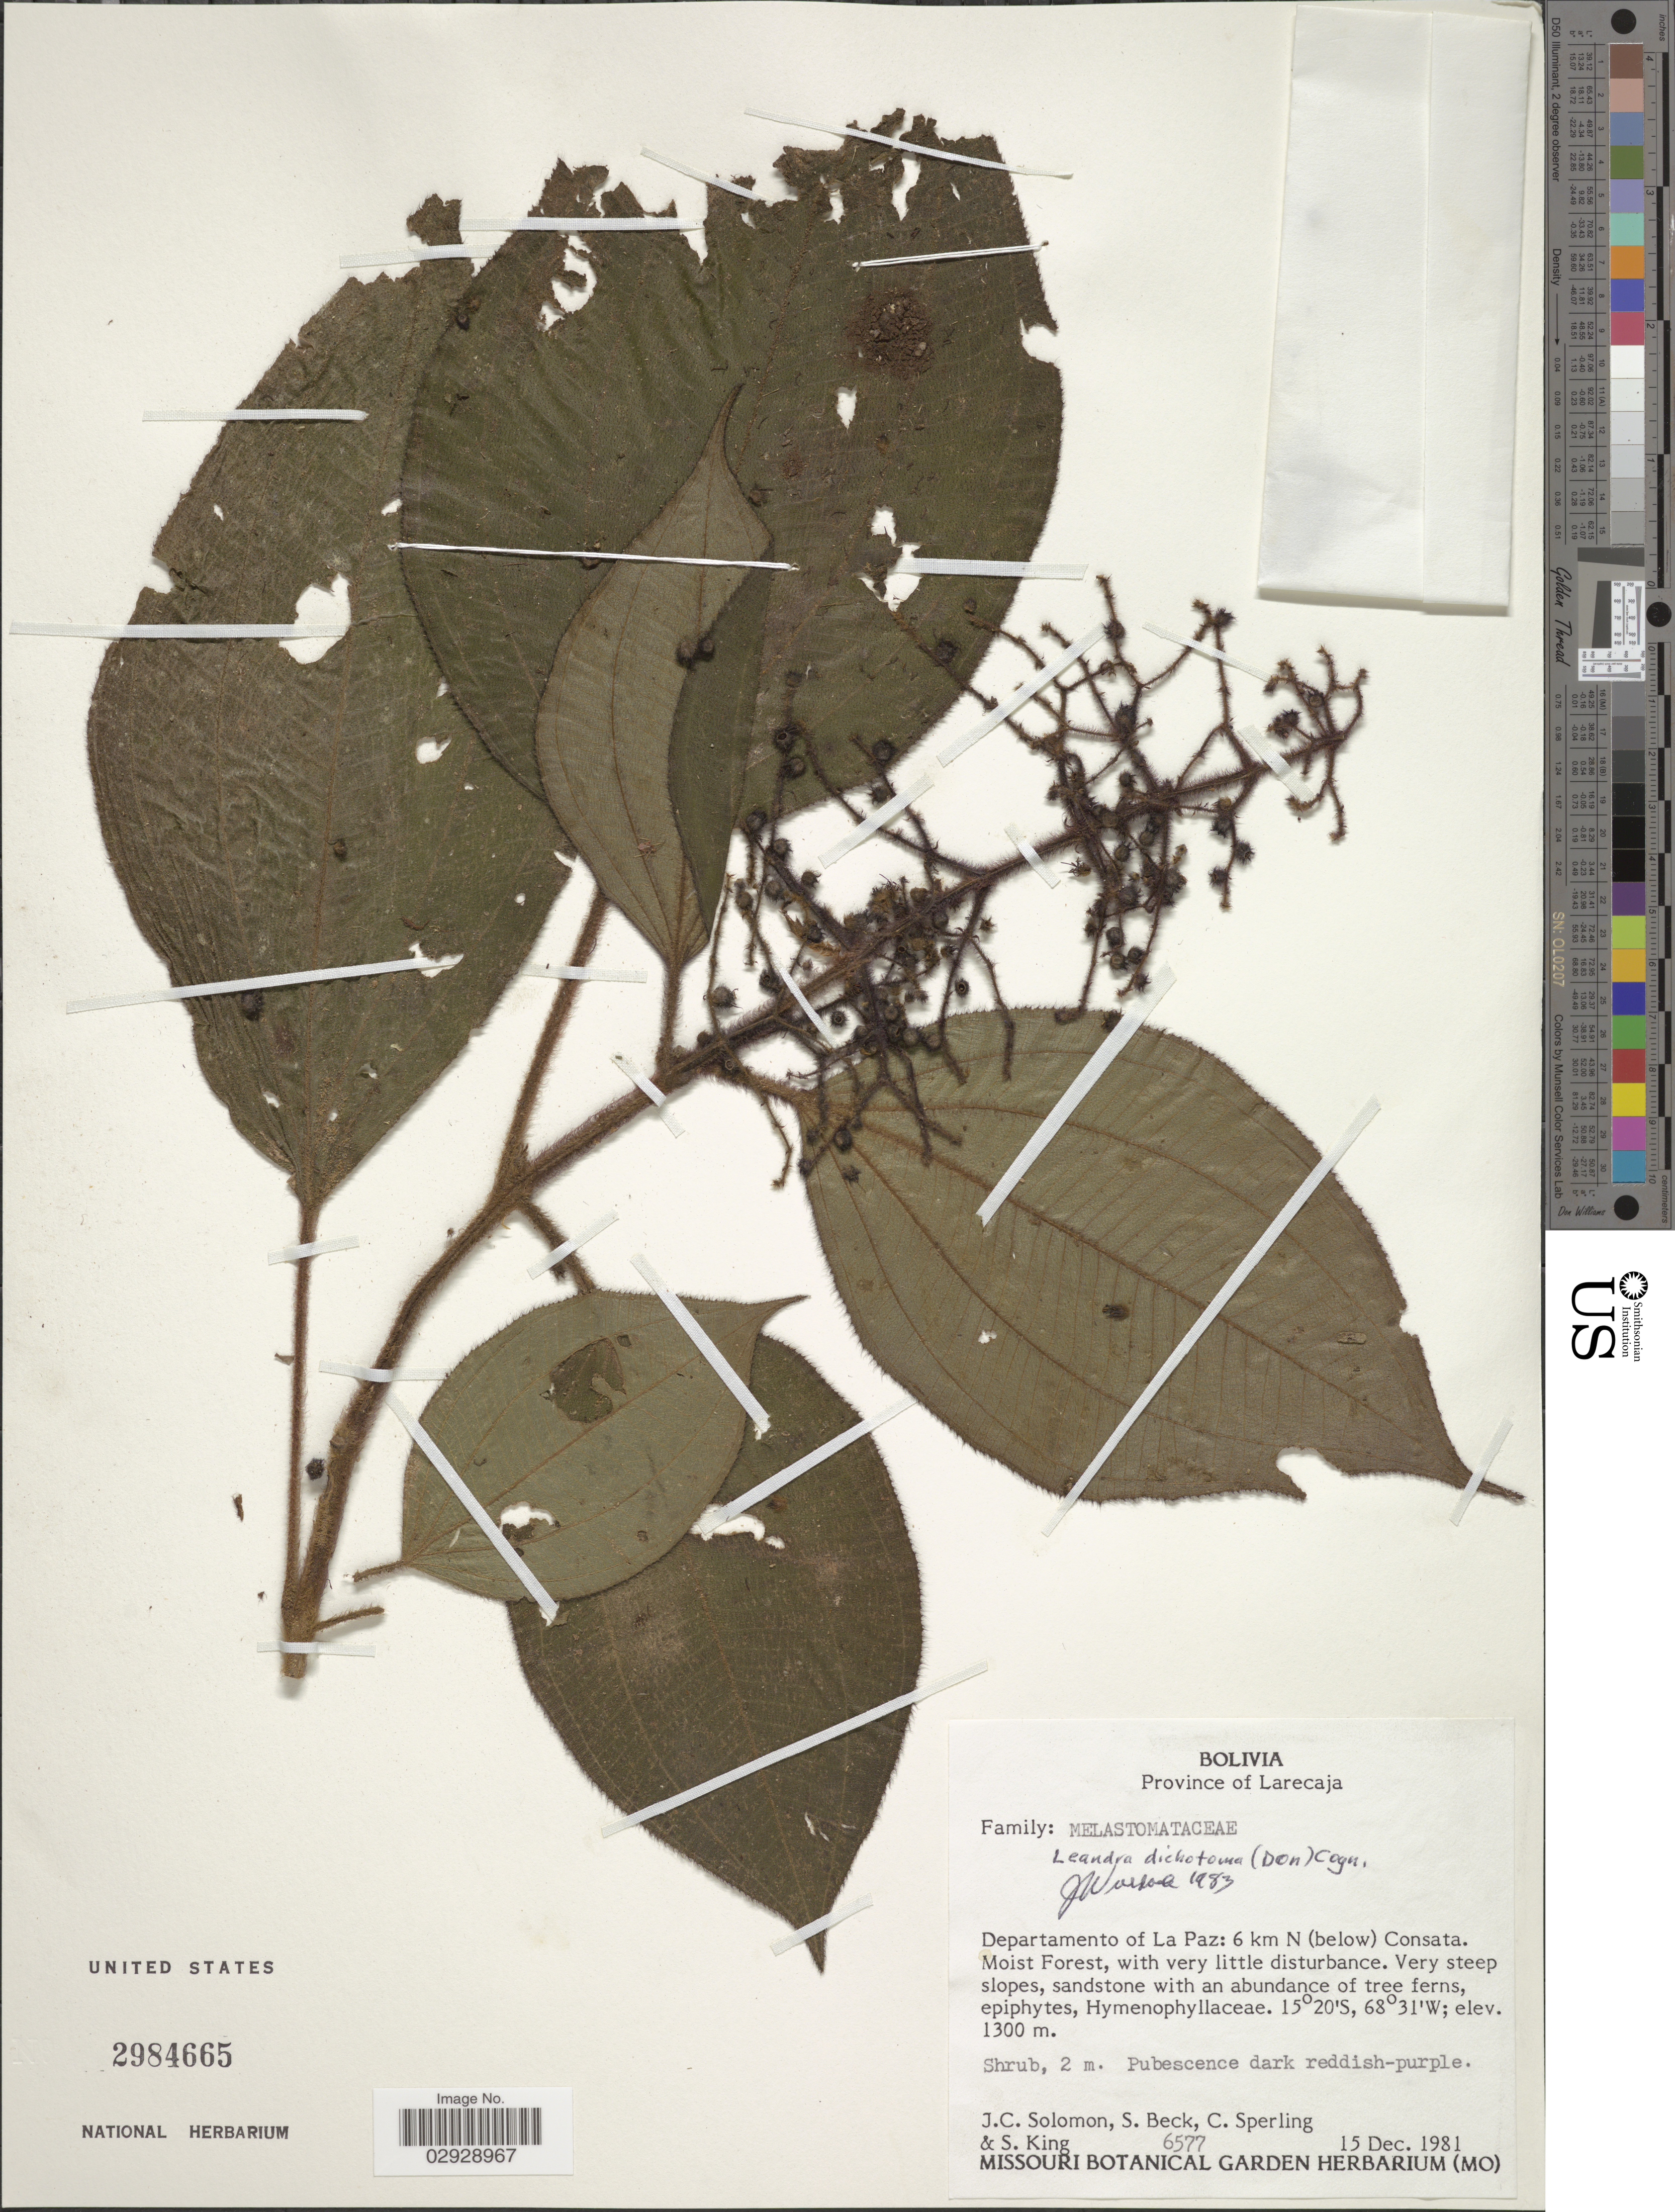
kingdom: Plantae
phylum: Tracheophyta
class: Magnoliopsida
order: Myrtales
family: Melastomataceae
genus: Leandra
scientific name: Leandra dichotoma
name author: (D. Don) Cogn.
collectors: J. C. Solomon, S. G. Beck, C. Sperling & S. King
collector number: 6577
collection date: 1981-12-15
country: Bolivia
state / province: La Paz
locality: Province of Larecaja. Departamento of La Paz: 6 km N (below) Consata.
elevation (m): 1300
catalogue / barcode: US 2984665